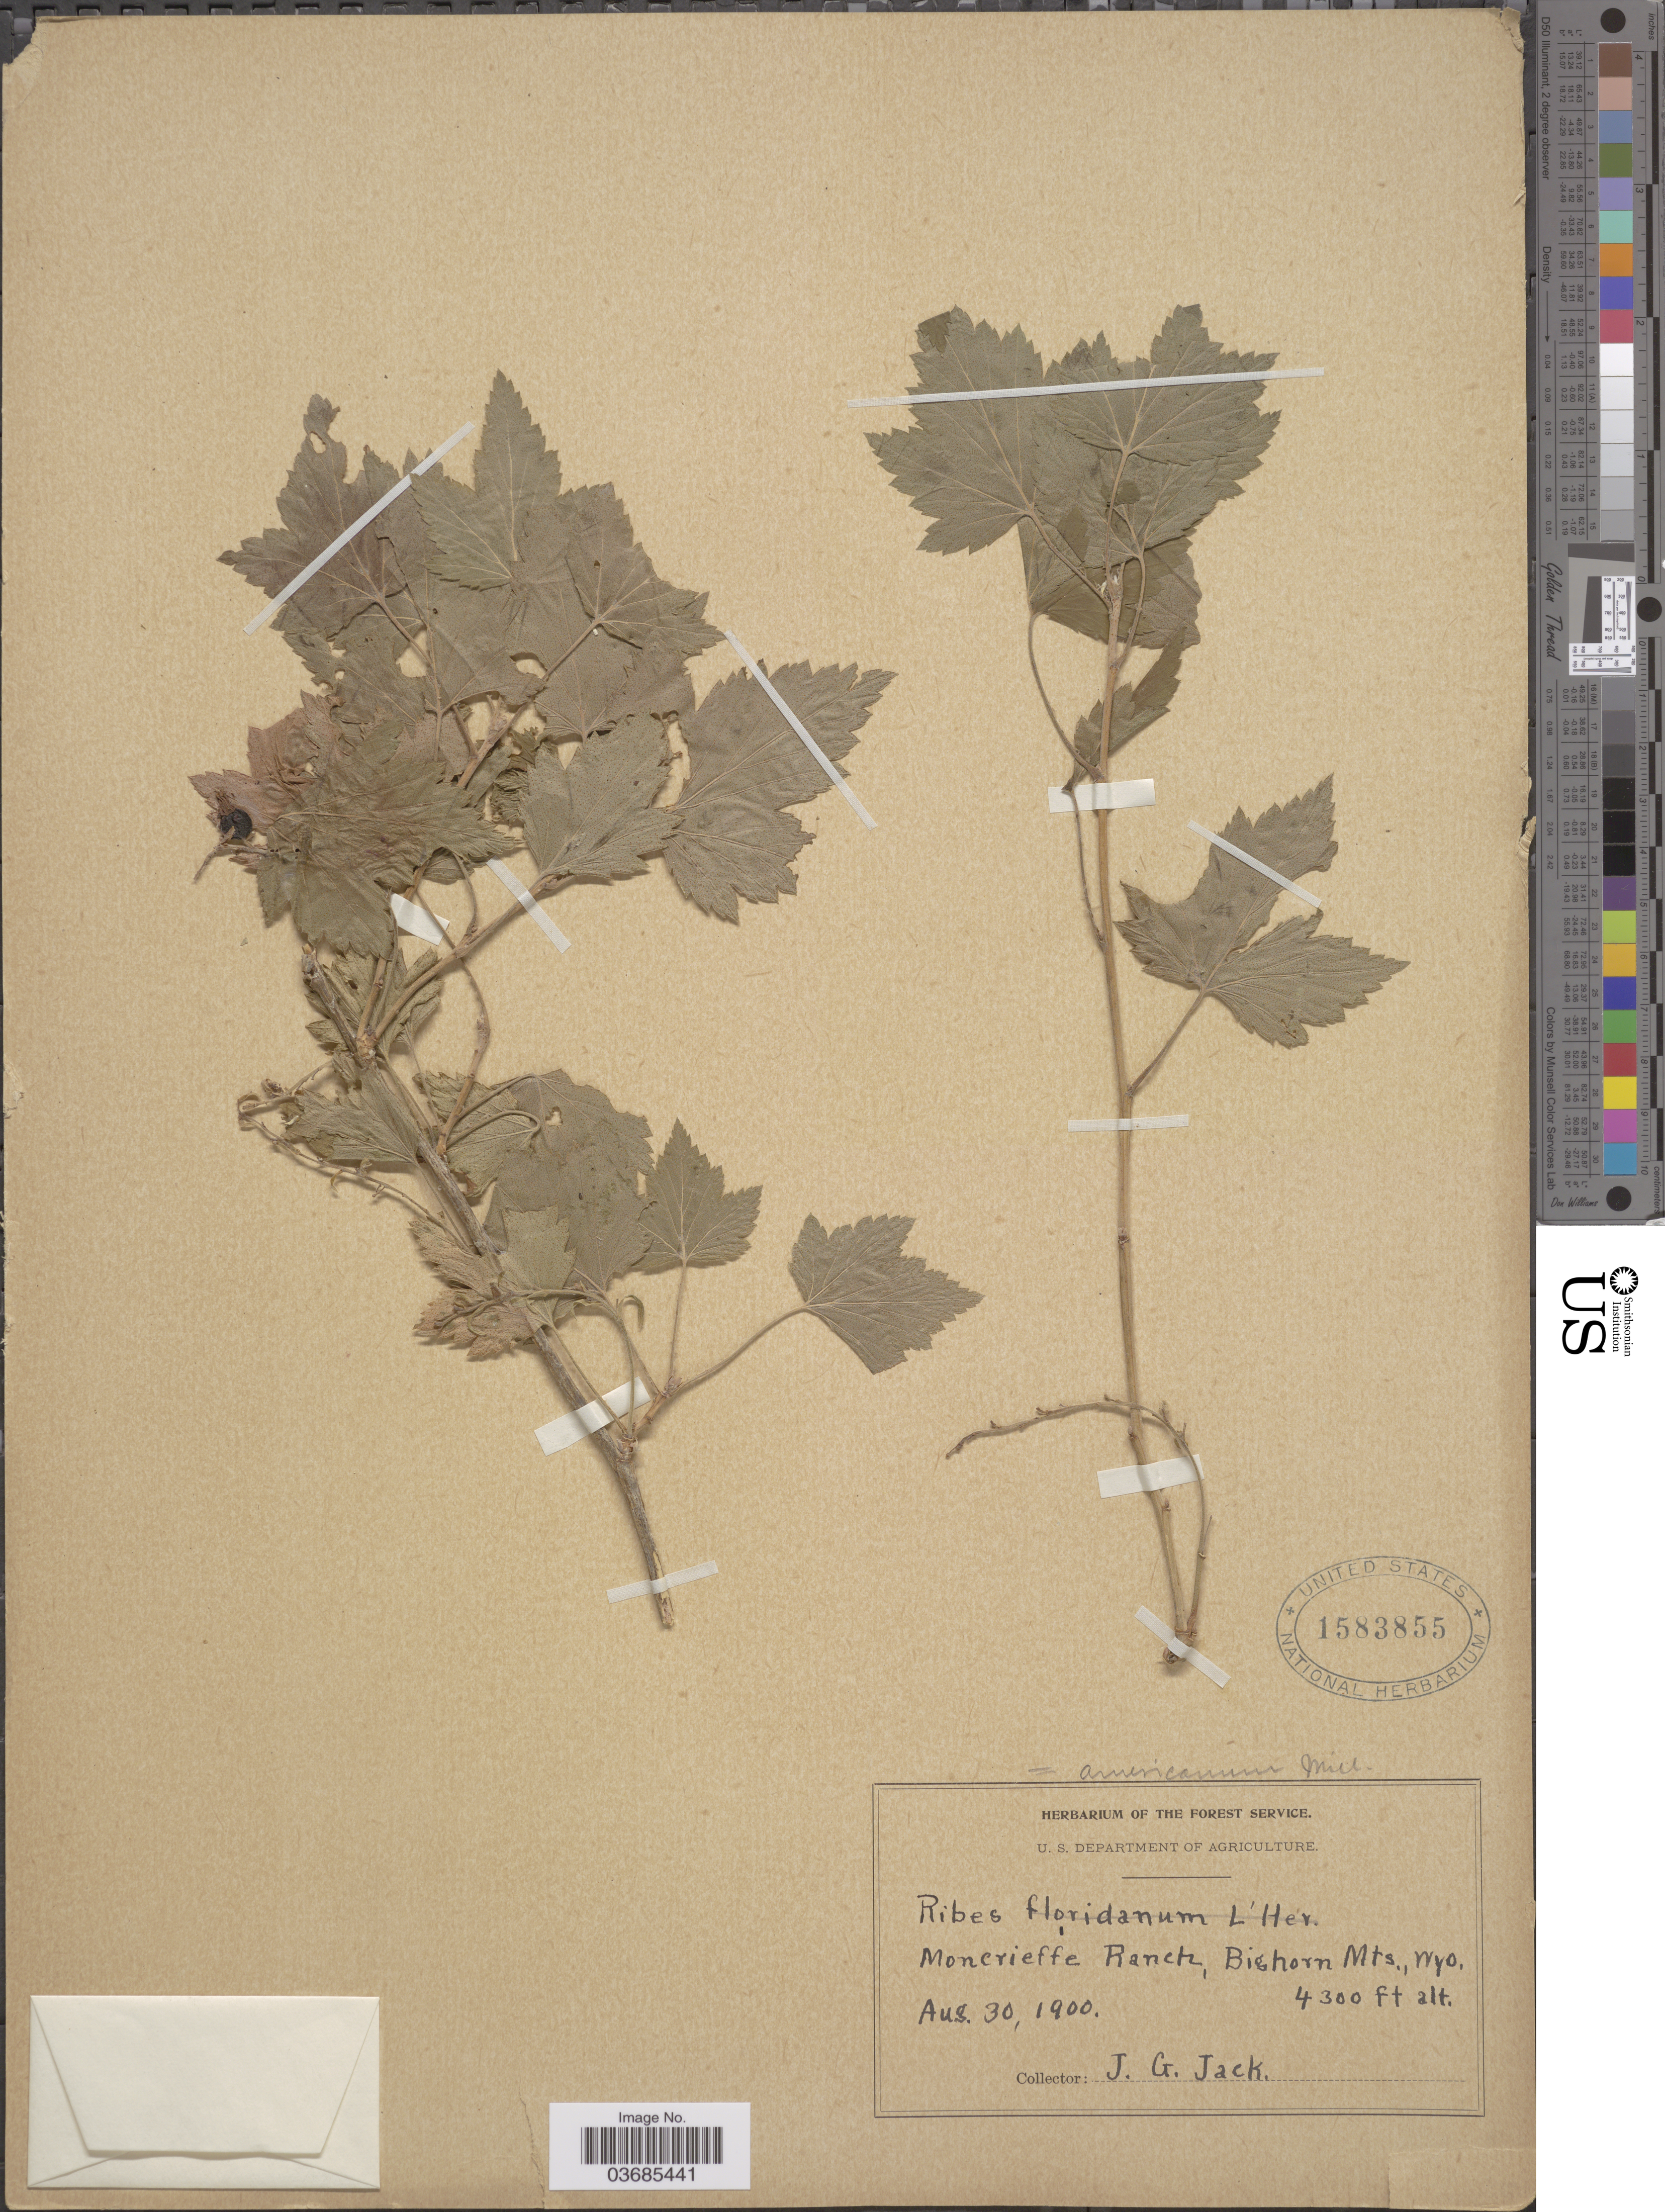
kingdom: Plantae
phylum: Tracheophyta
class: Magnoliopsida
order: Saxifragales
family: Grossulariaceae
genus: Ribes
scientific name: Ribes americanum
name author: Mill.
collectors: J. G. Jack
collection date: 1900-08-30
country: United States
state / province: Wyoming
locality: Moncrieffe Ranch, Bighorn Mts.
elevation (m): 1311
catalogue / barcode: US 1583855